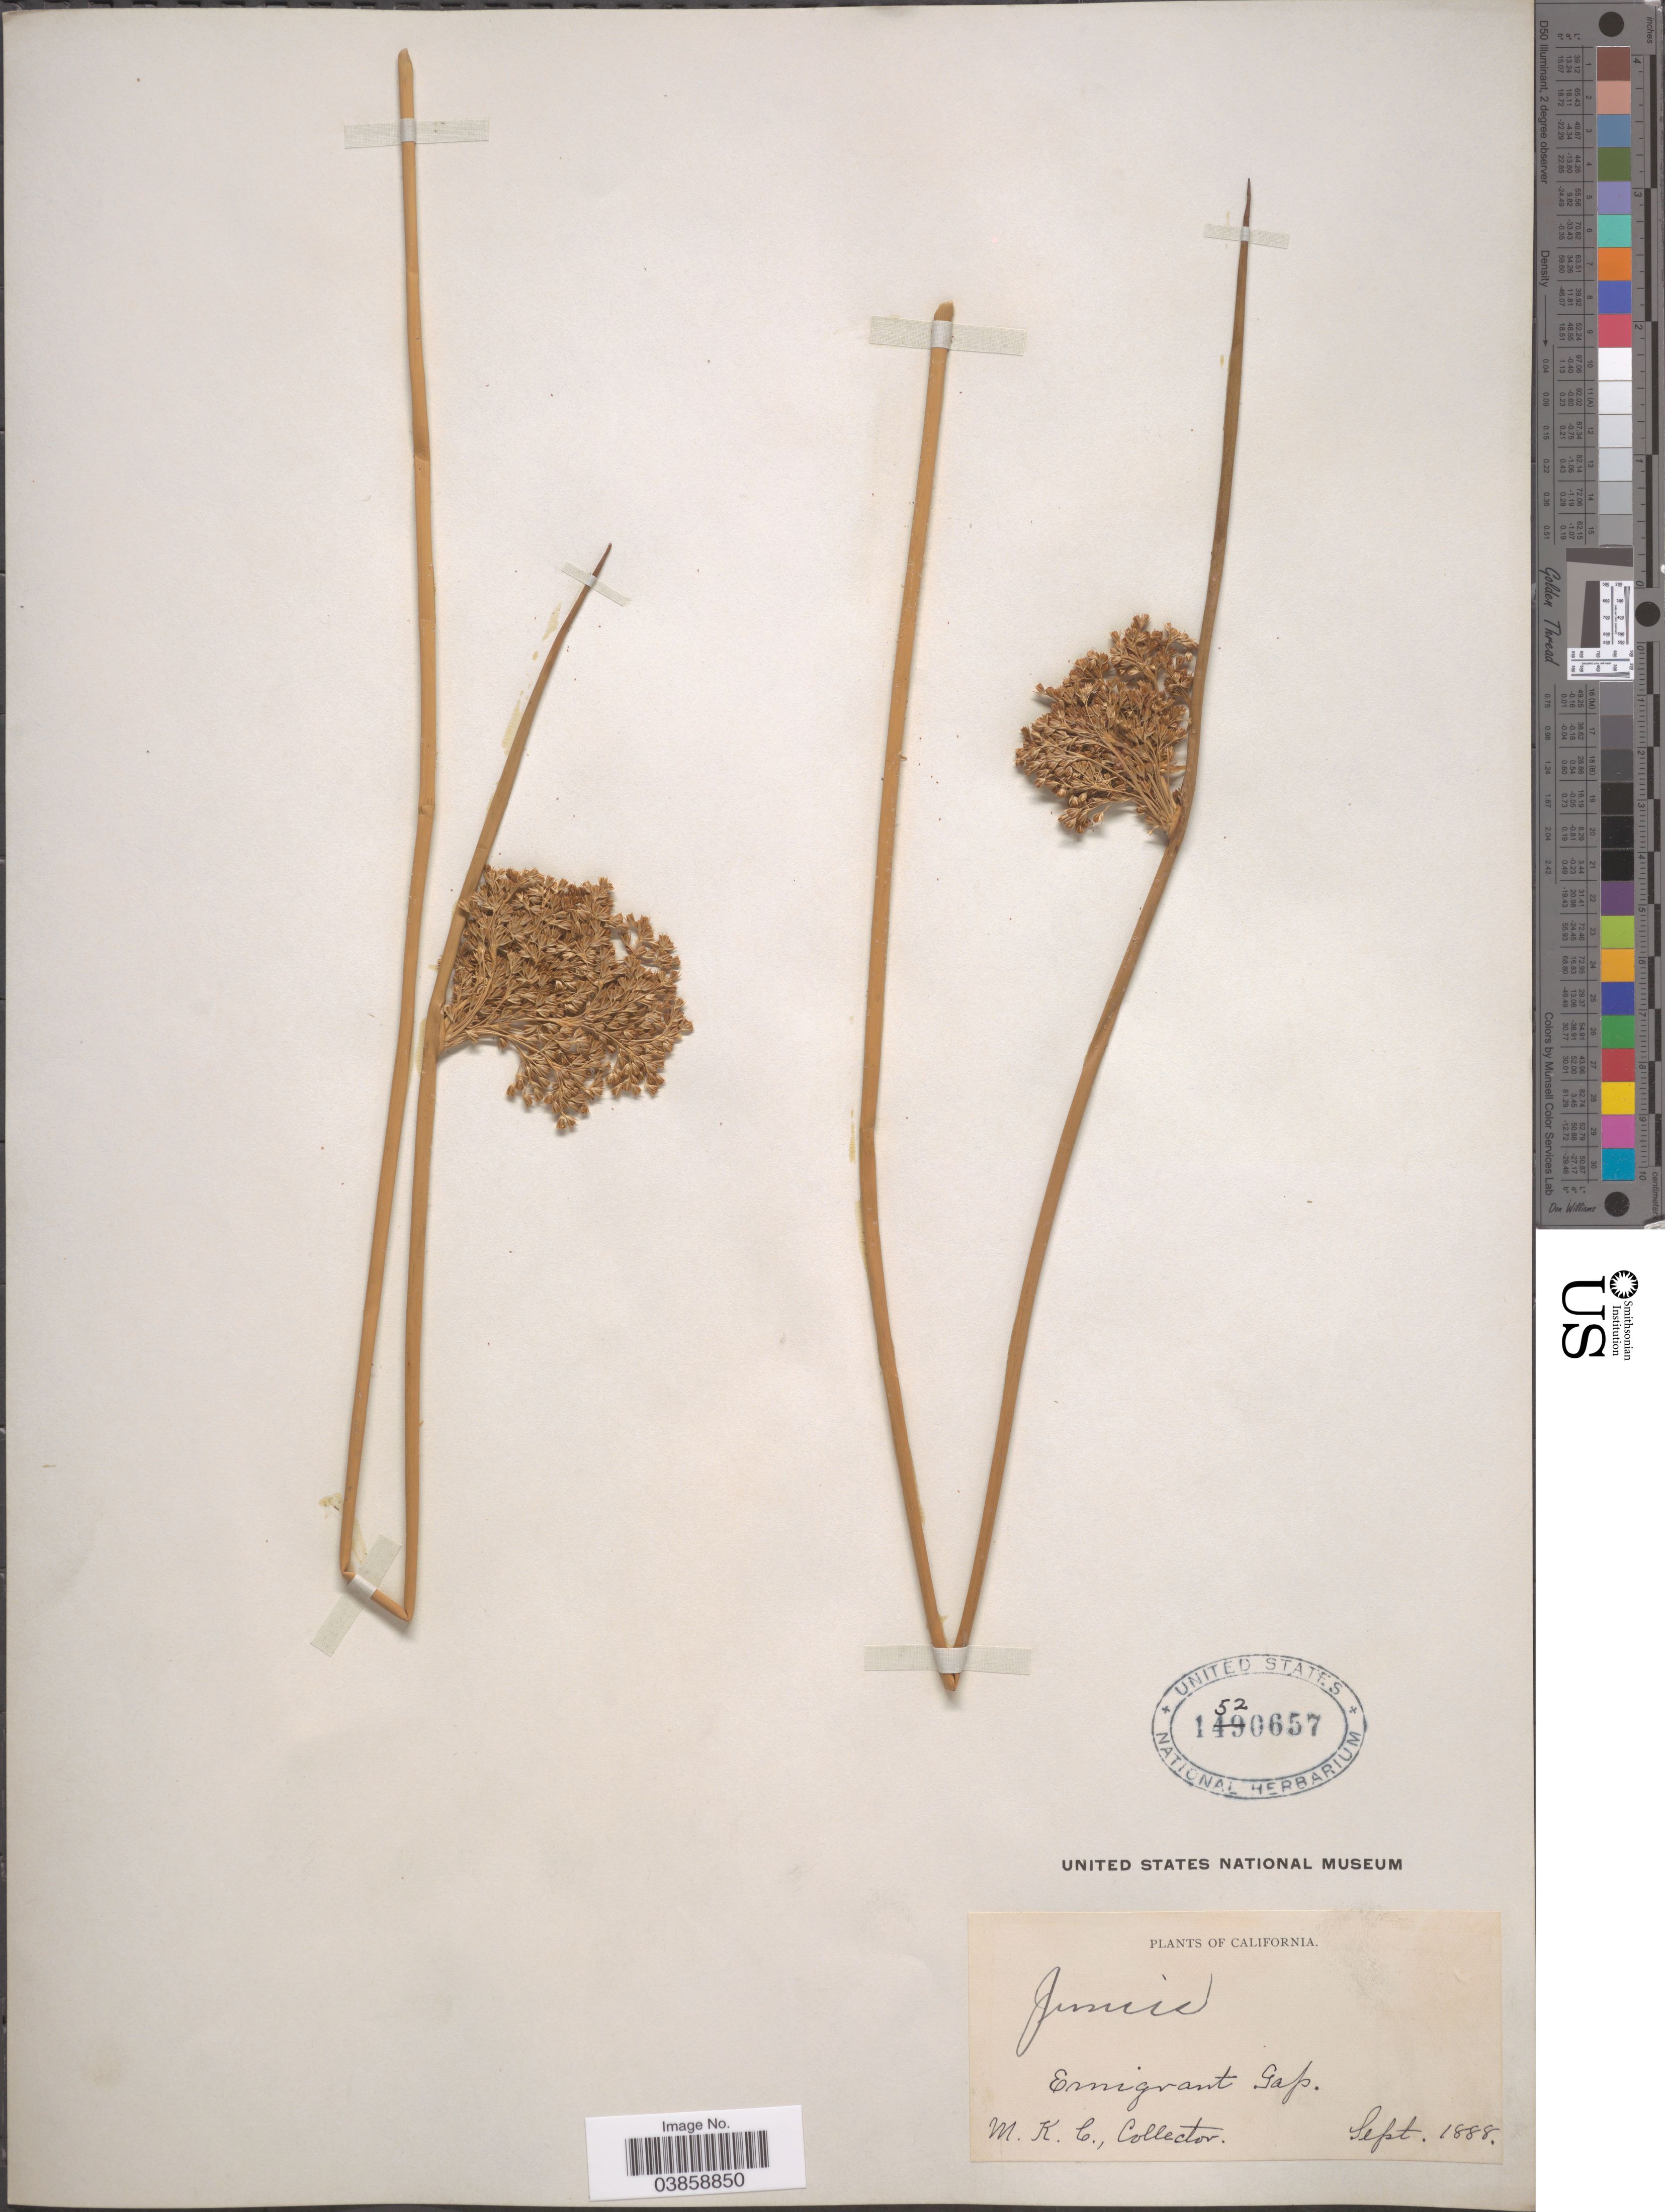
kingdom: Plantae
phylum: Tracheophyta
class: Liliopsida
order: Poales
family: Juncaceae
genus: Juncus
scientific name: Juncus sp.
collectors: M. K. C.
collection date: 1888-09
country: United States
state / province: California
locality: Emigrant Gap.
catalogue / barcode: US 1520657